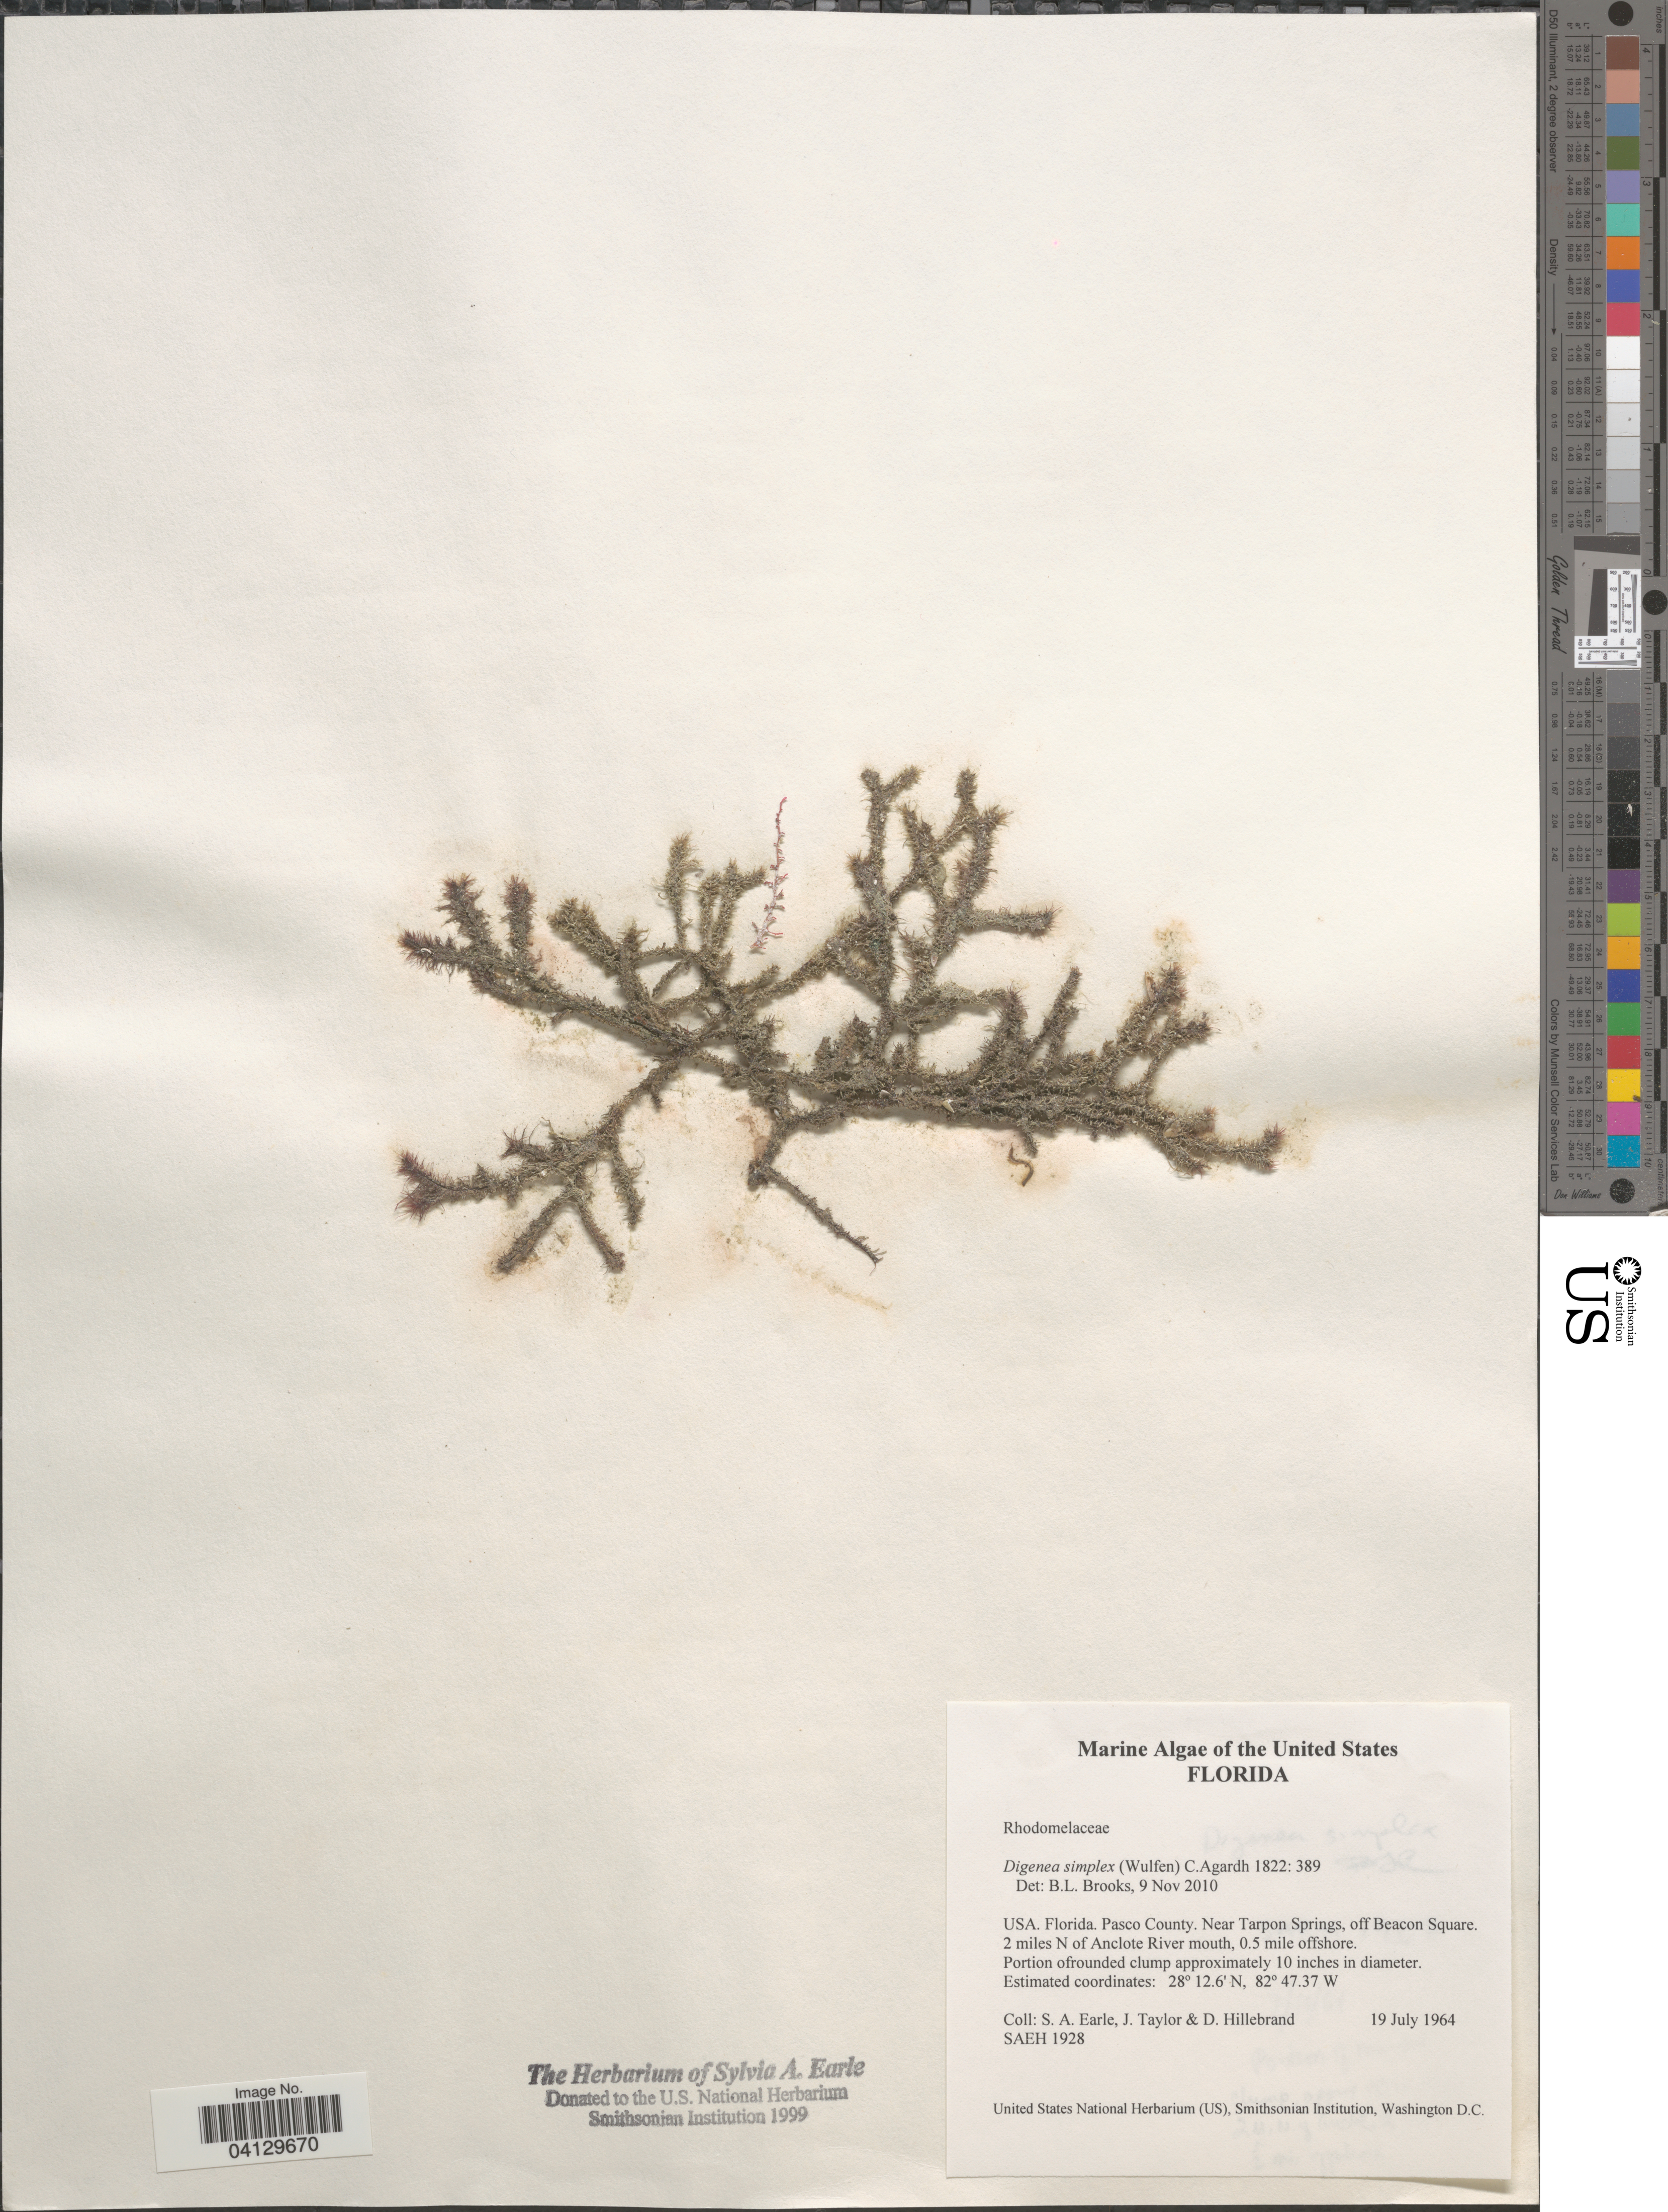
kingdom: Plantae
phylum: Rhodophyta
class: Florideophyceae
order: Ceramiales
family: Rhodomelaceae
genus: Digenea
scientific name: Digenea simplex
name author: (Wulfen) C. Agardh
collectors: S. A. Earle, J. Taylor & D. Hillebrand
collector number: SAEH1928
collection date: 1964-07-19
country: United States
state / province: Florida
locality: Pasco County. Near Tarpon Springs, off Beacon Square. 2 miles N of Anclote River mouth, 0.5 miles offshore.